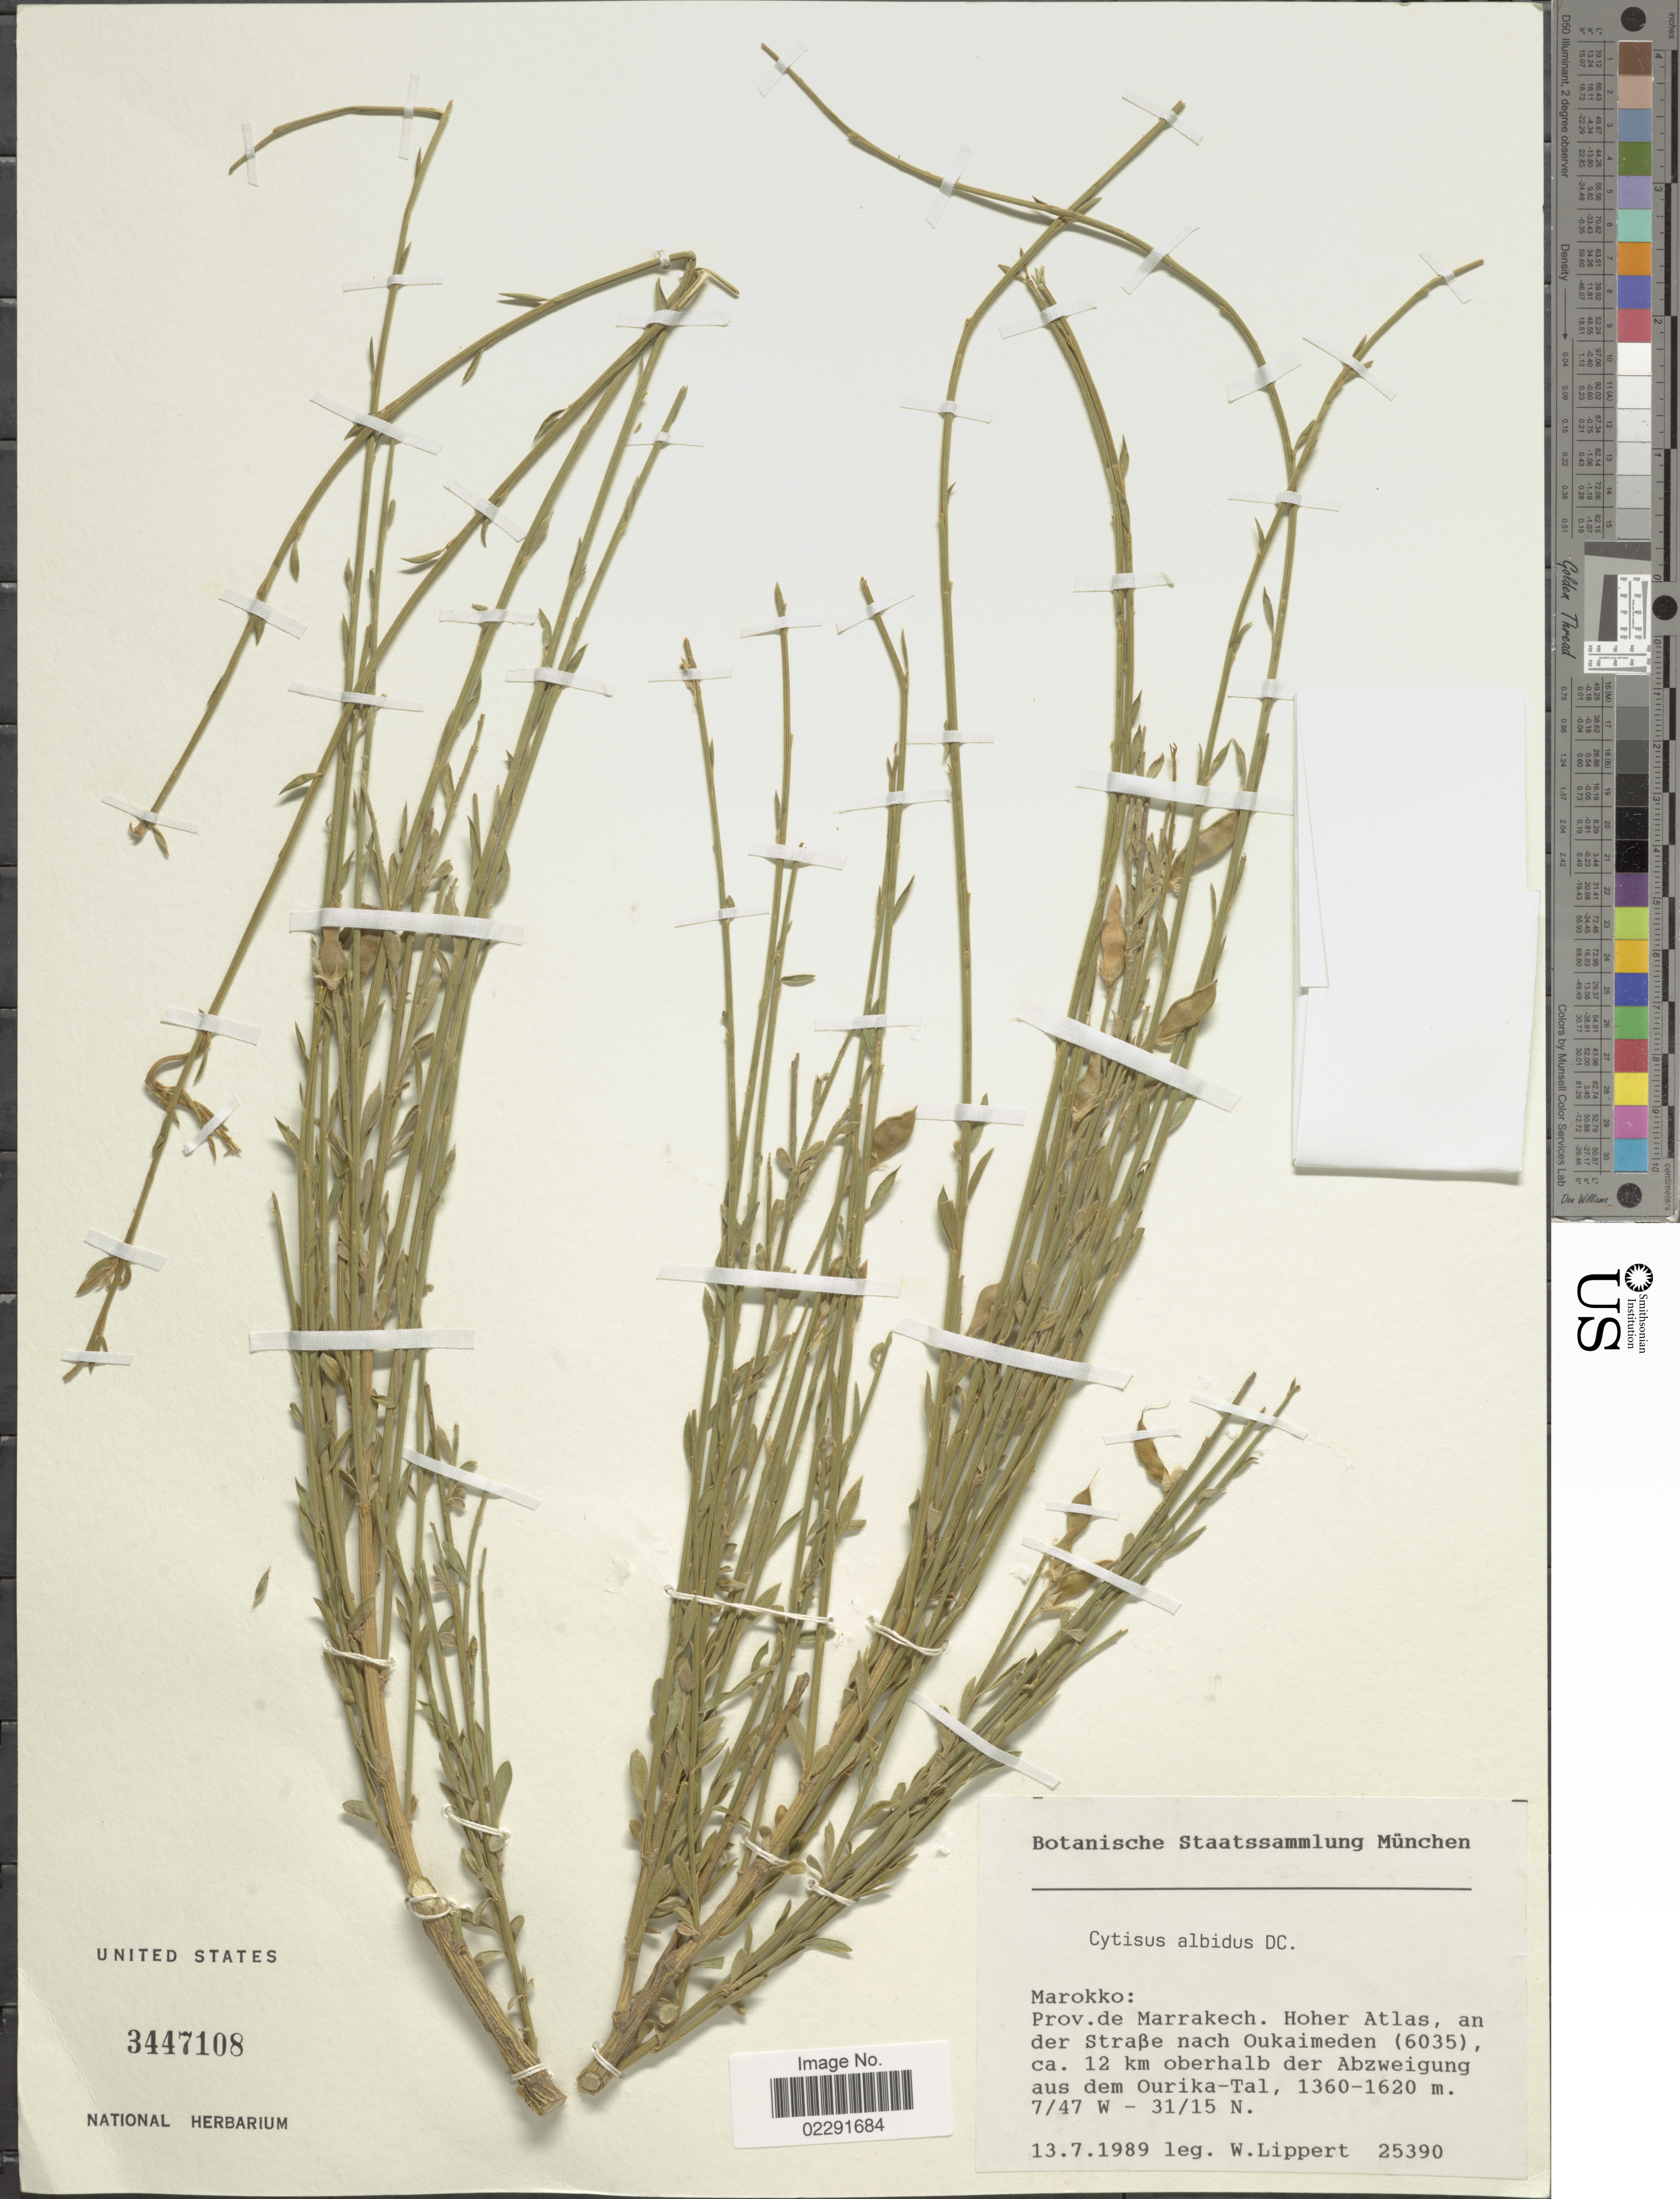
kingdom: Plantae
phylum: Tracheophyta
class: Magnoliopsida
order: Fabales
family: Fabaceae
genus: Cytisus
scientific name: Cytisus osyrioides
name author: Svent.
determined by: Strong, Mark T., (BOT), Smithsonian Institution - National Museum of Natural History (UNITED STATES)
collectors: W. Lippert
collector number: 25390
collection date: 1989-07-13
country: Morocco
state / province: Marrakech-Tensift-Al Haouz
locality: Marrakech, Hoher Atlas, an der Strabe nach Oukaimeden (6035), ca. 12 km oberhalb der Abzweigung aus dem Ourika-Tal.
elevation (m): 1360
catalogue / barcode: US 3447108